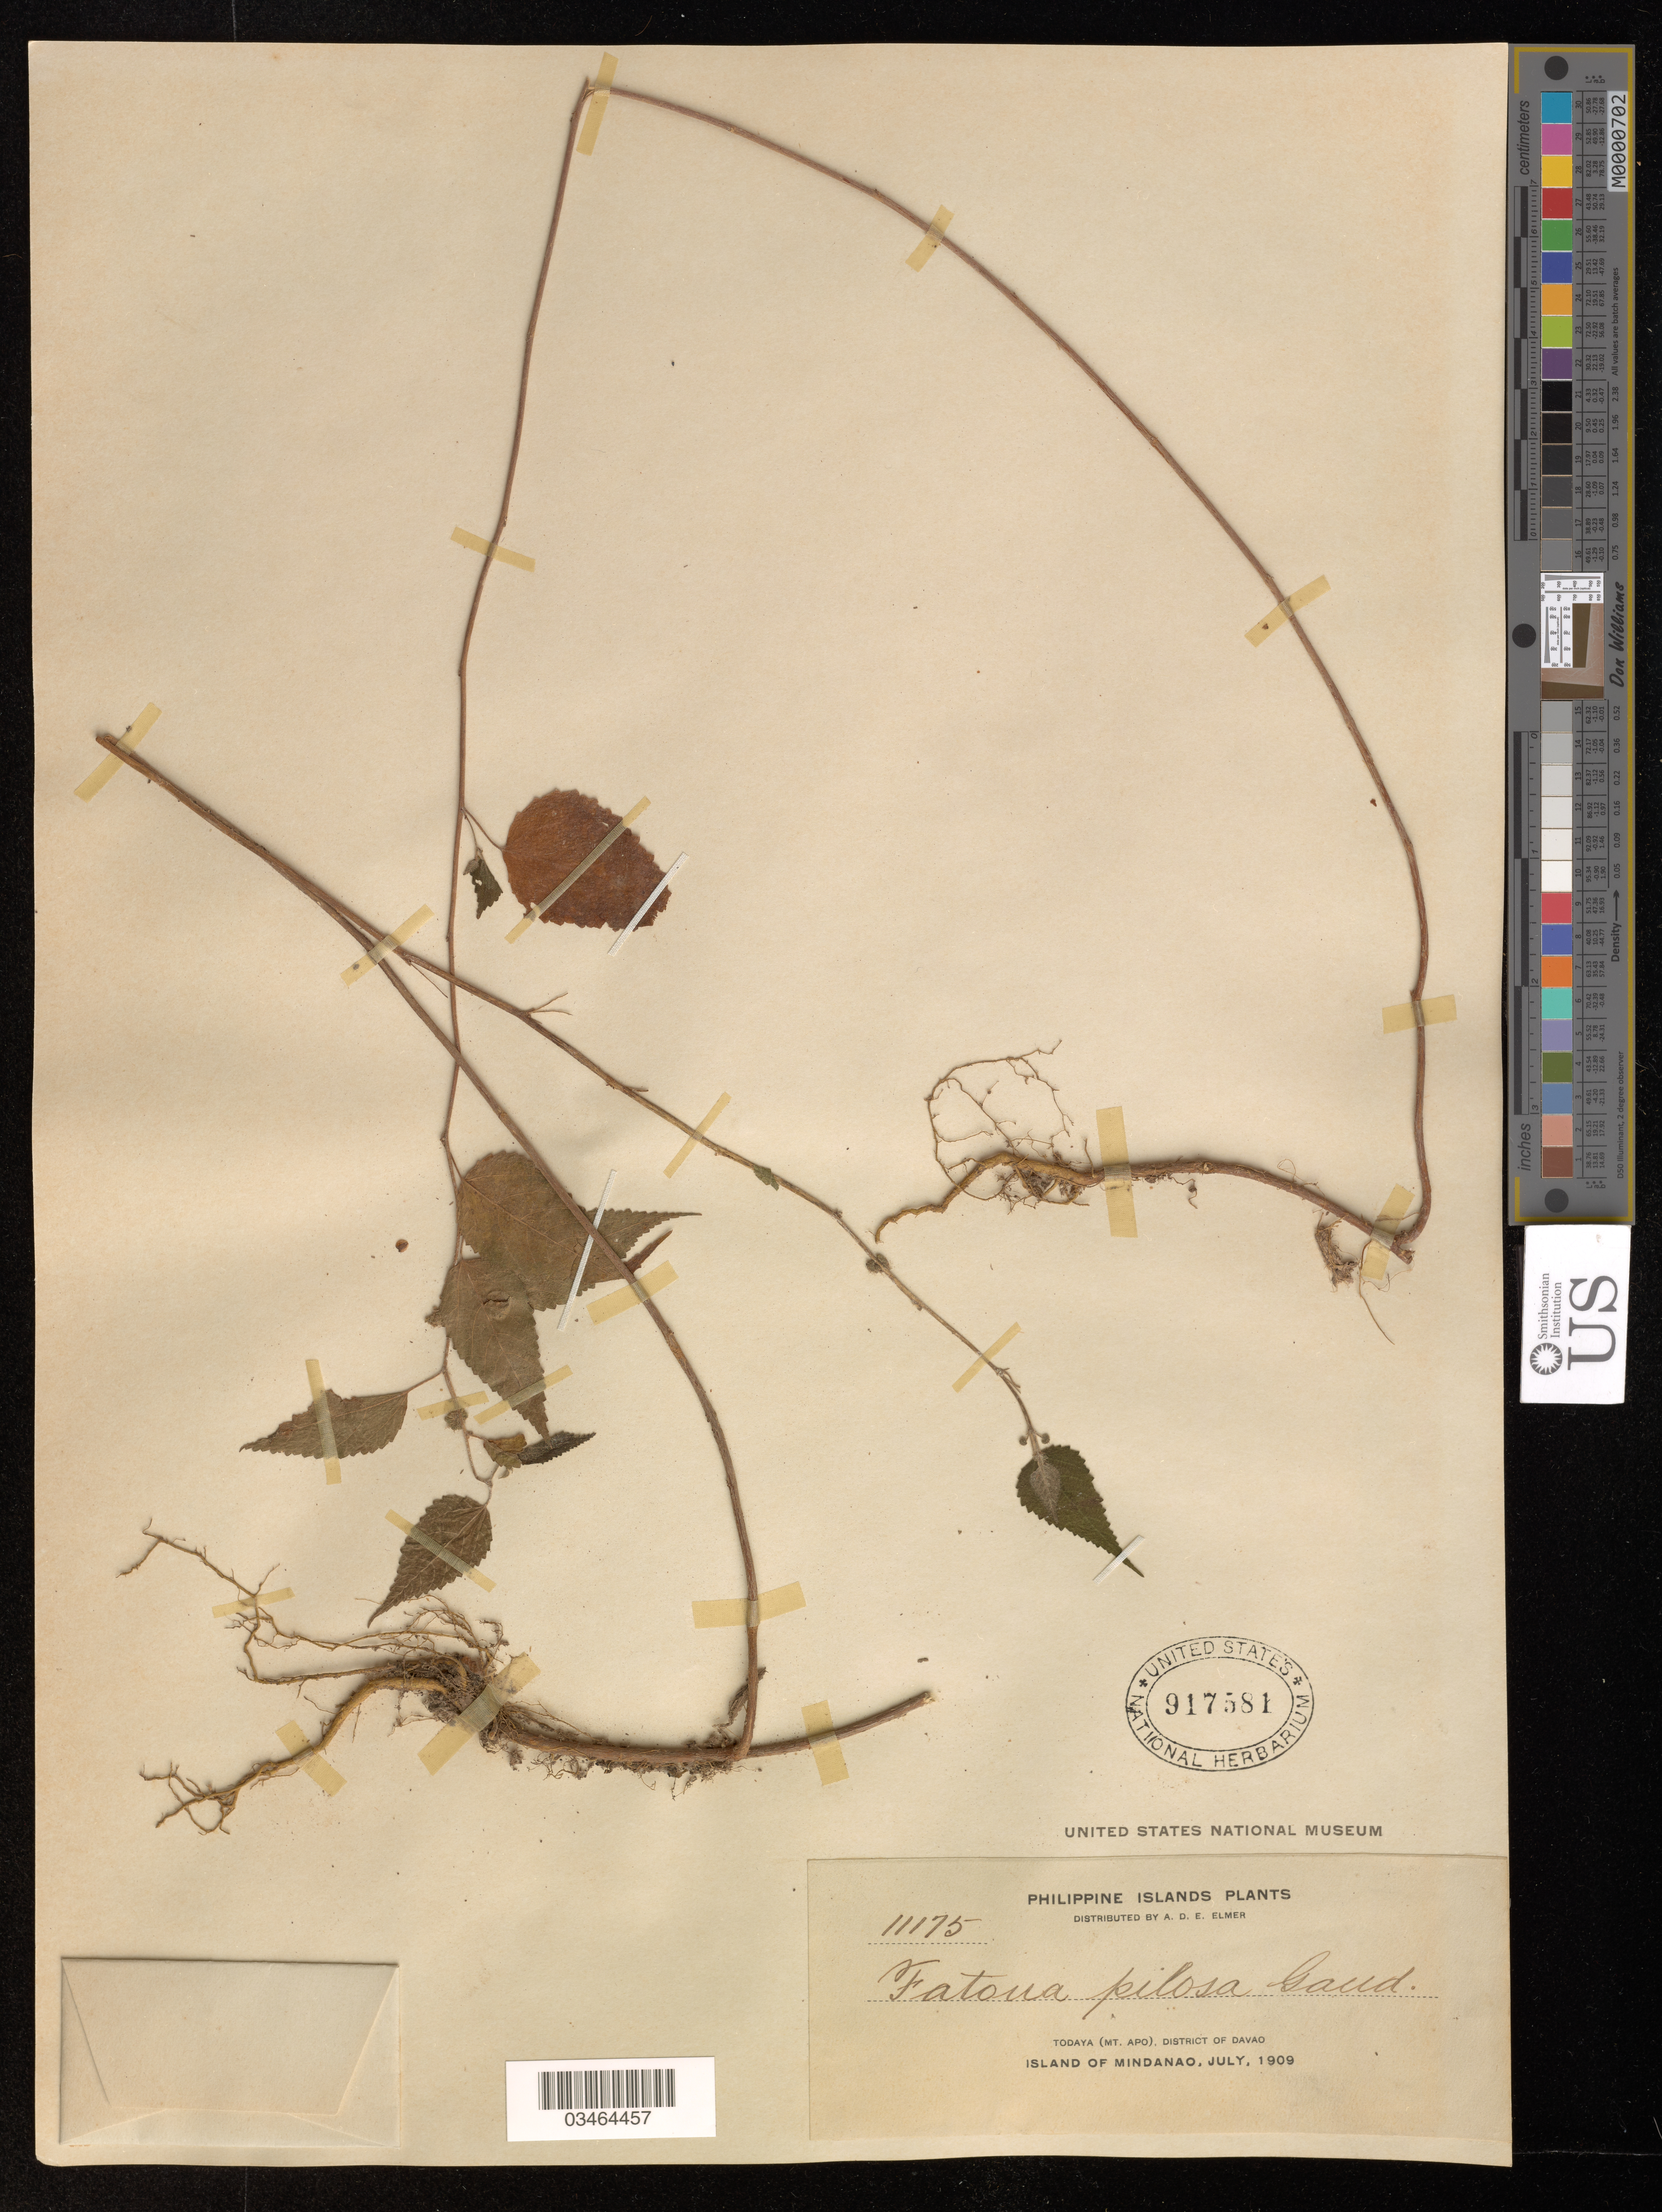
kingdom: Plantae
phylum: Tracheophyta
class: Magnoliopsida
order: Rosales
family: Moraceae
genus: Fatoua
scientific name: Fatoua pilosa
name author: Gaudich.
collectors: ex herb. A.D.E. Elmer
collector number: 11175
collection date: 1909-07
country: Philippines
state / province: Davao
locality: Philippine Islands. Todaya (Mt. Apo), district of Davao. Island of Mindanao.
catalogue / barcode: US 917581